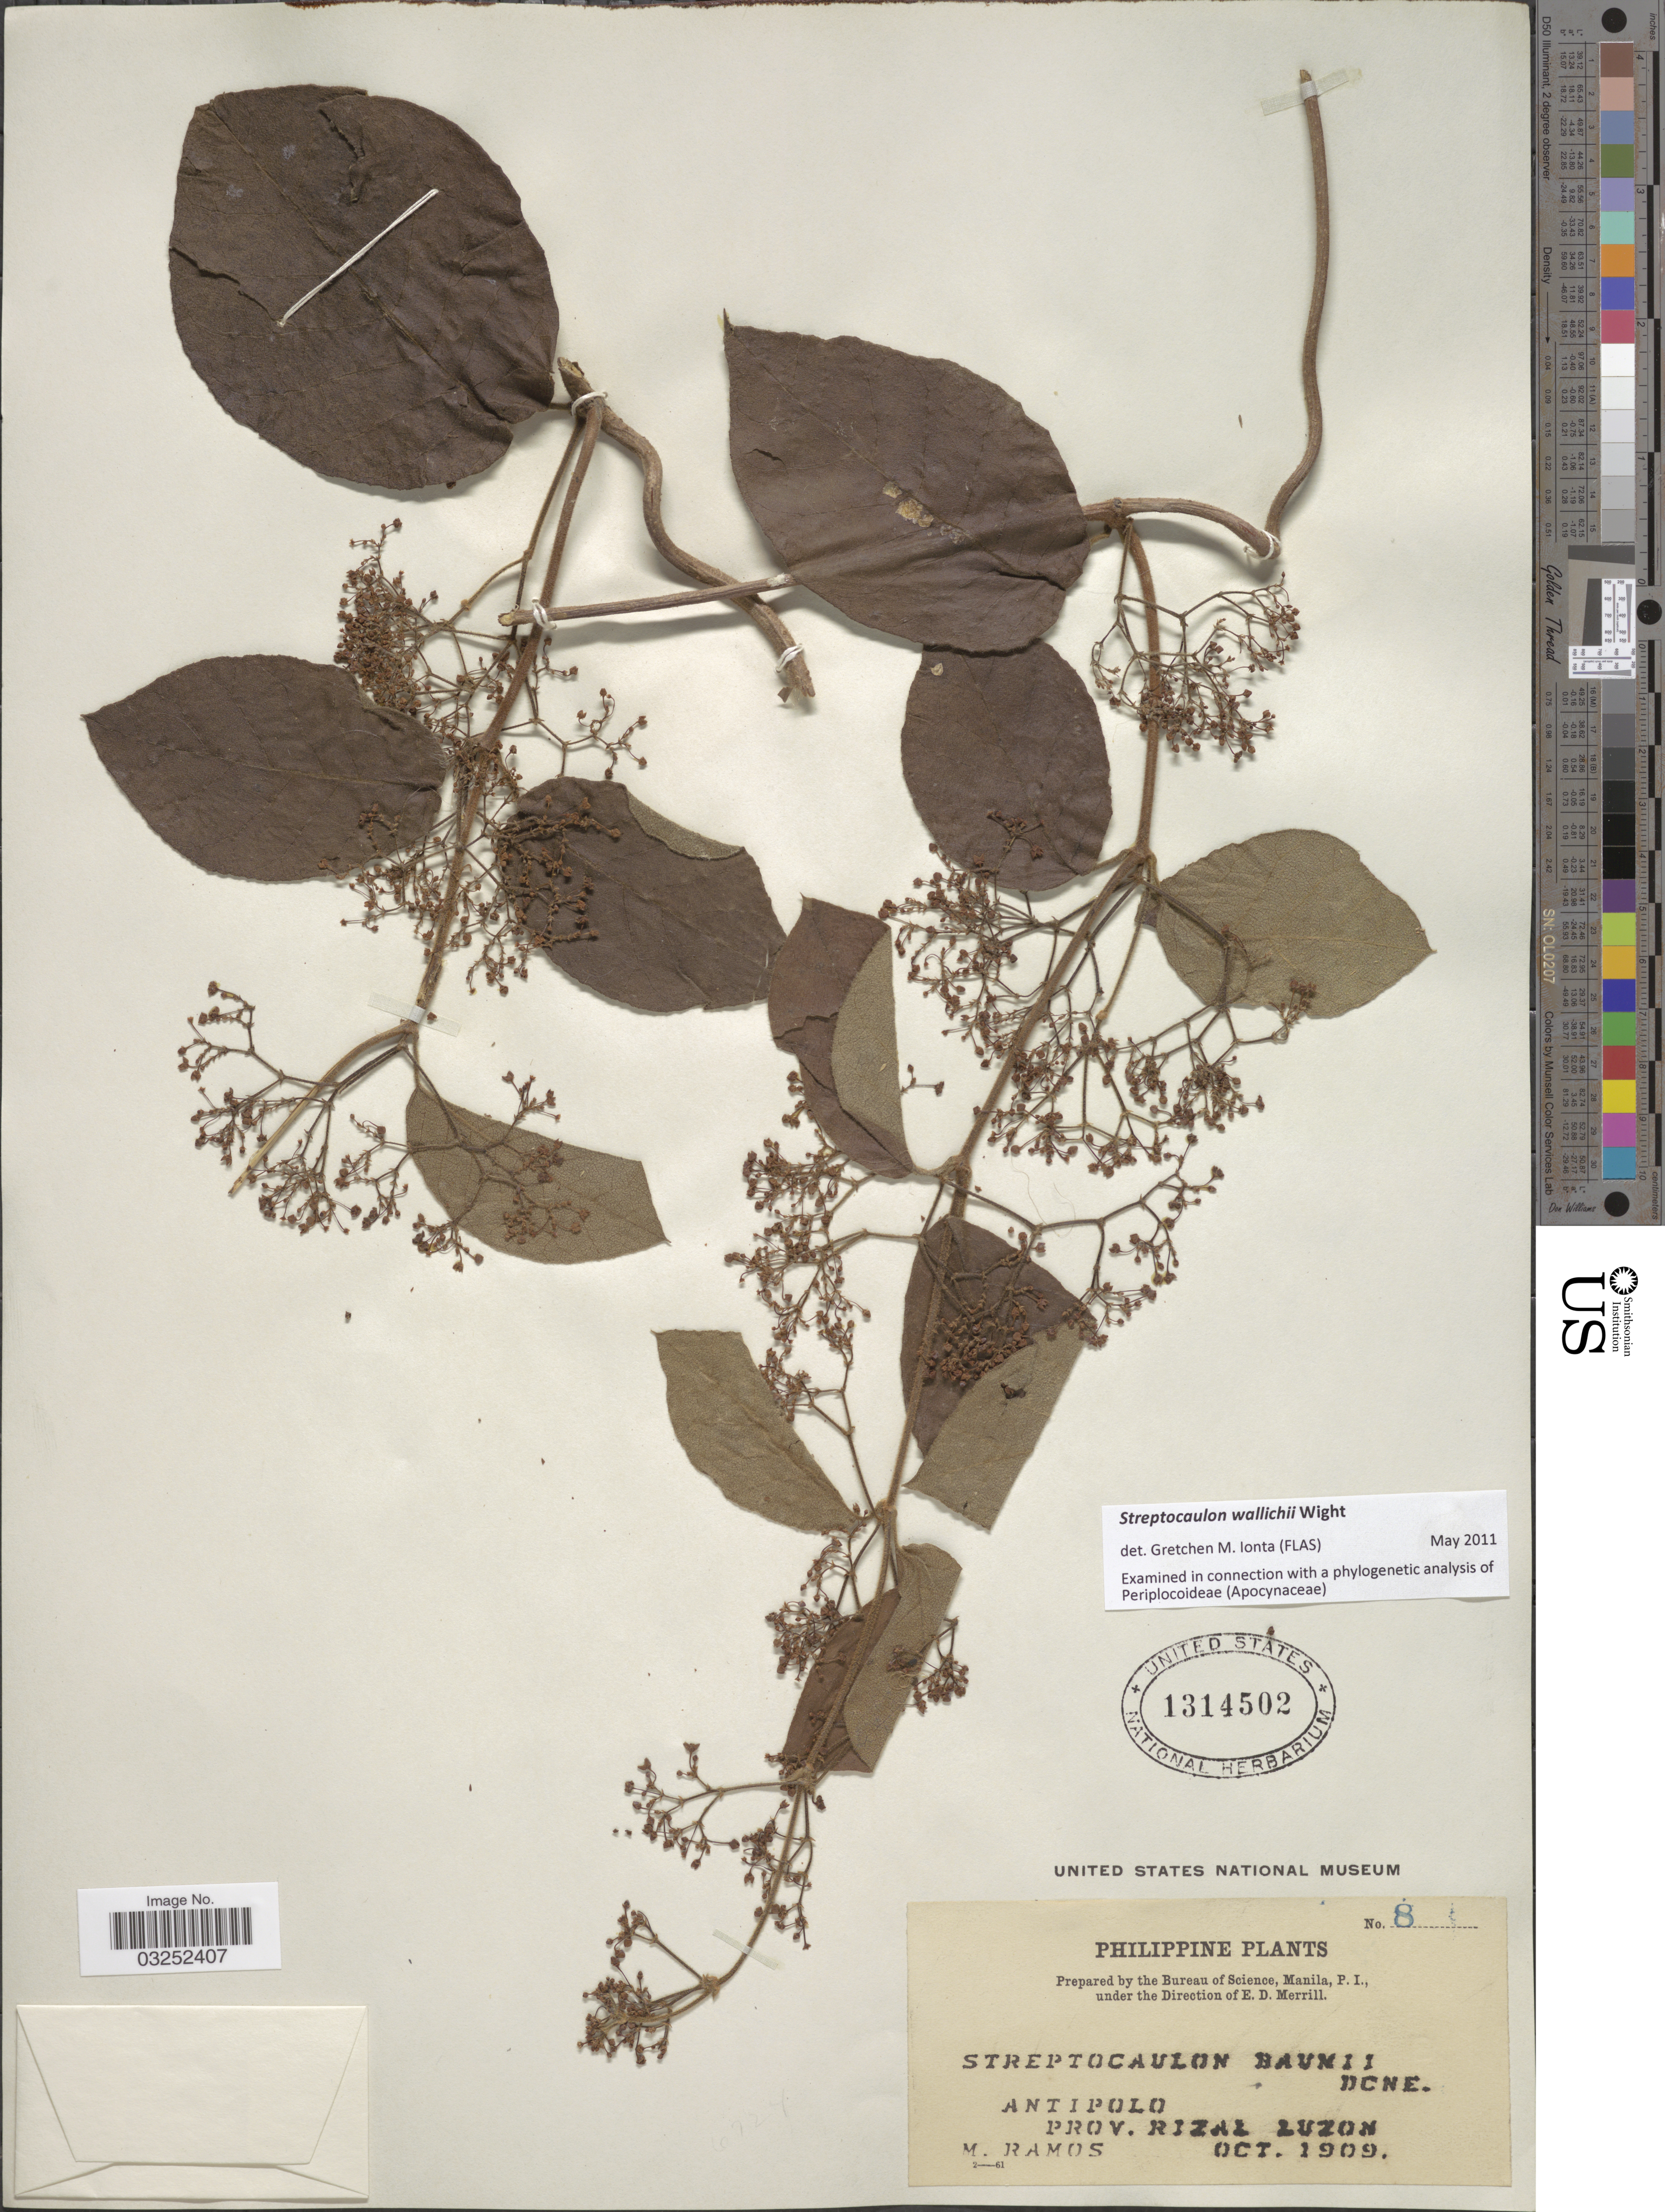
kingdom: Plantae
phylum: Tracheophyta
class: Magnoliopsida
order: Gentianales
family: Apocynaceae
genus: Streptocaulon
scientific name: Streptocaulon wallichii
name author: Wight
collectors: M. Ramos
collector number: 8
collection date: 1909-10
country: Philippines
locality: Antipolo, Prov. Rizal, Luzon.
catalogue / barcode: US 1314502